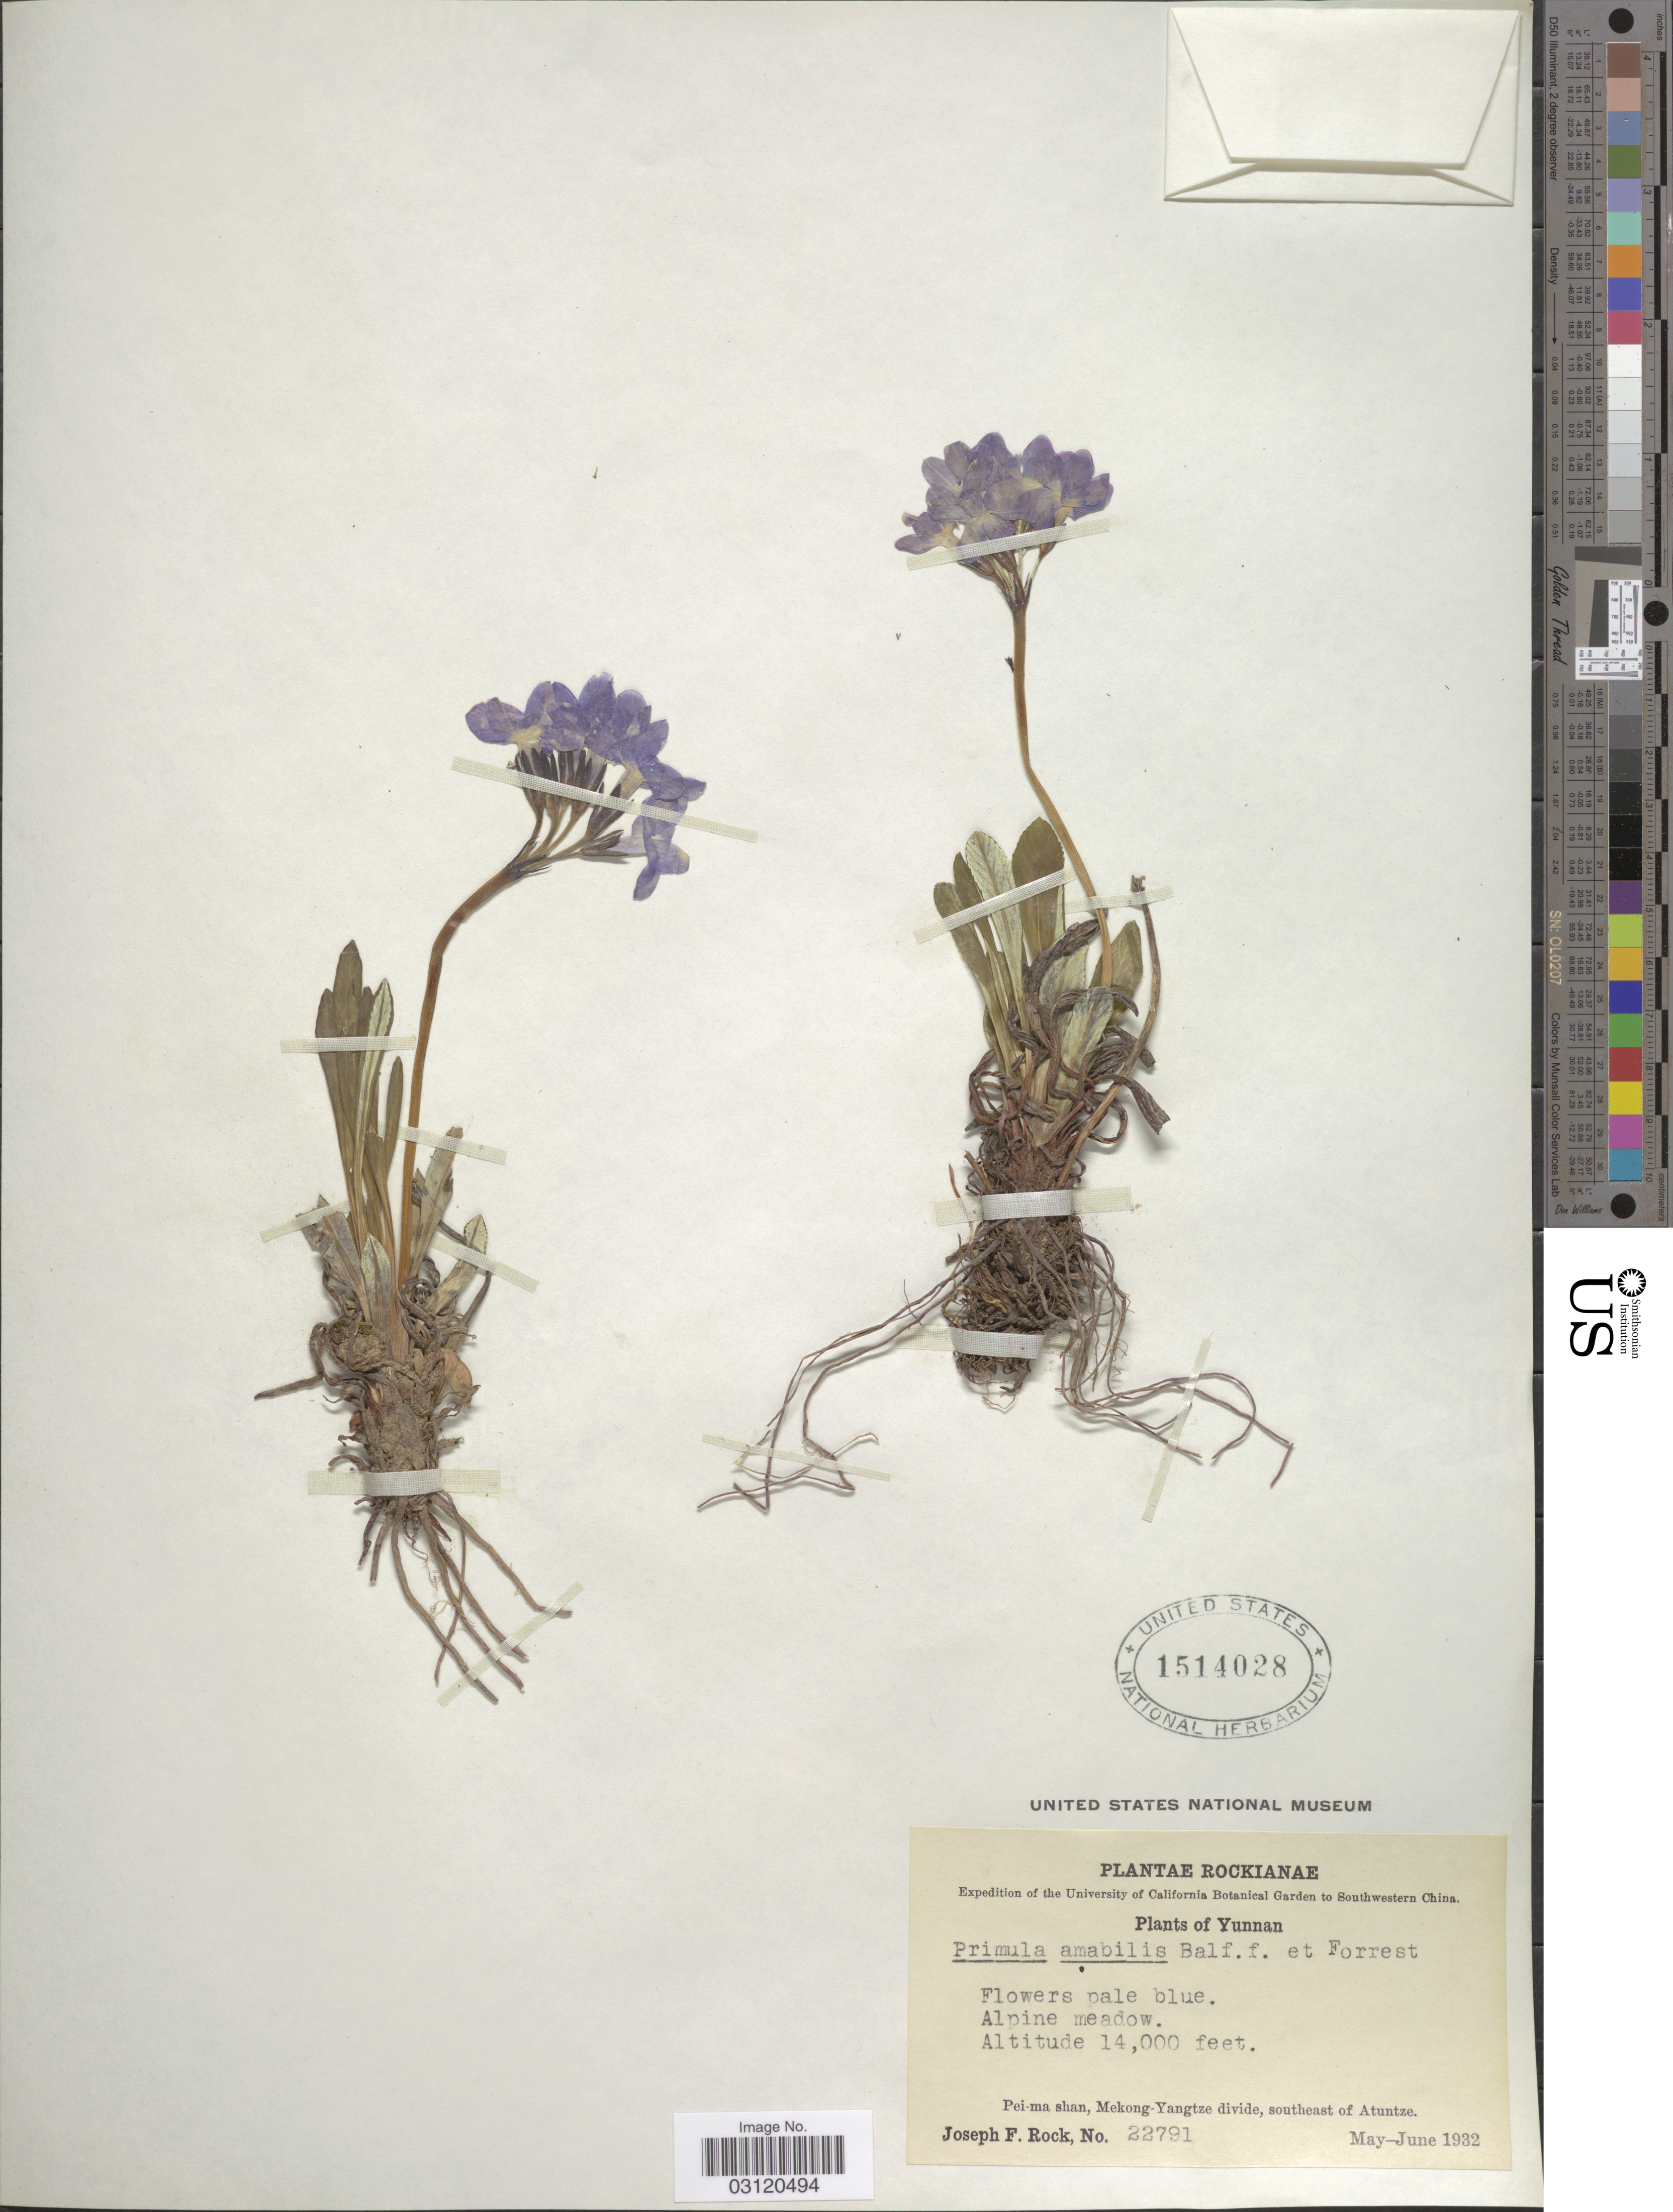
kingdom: Plantae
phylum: Tracheophyta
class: Magnoliopsida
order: Ericales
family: Primulaceae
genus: Primula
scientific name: Primula amabilis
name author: Balf. f. & Forrest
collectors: J. F. Rock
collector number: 22791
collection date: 1932-05/1932-06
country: China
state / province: Yunnan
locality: Southwestern China. Pei-ma shan, Mekong-Yangtze divide, southeast of Atuntze.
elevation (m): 4267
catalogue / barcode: US 1514028